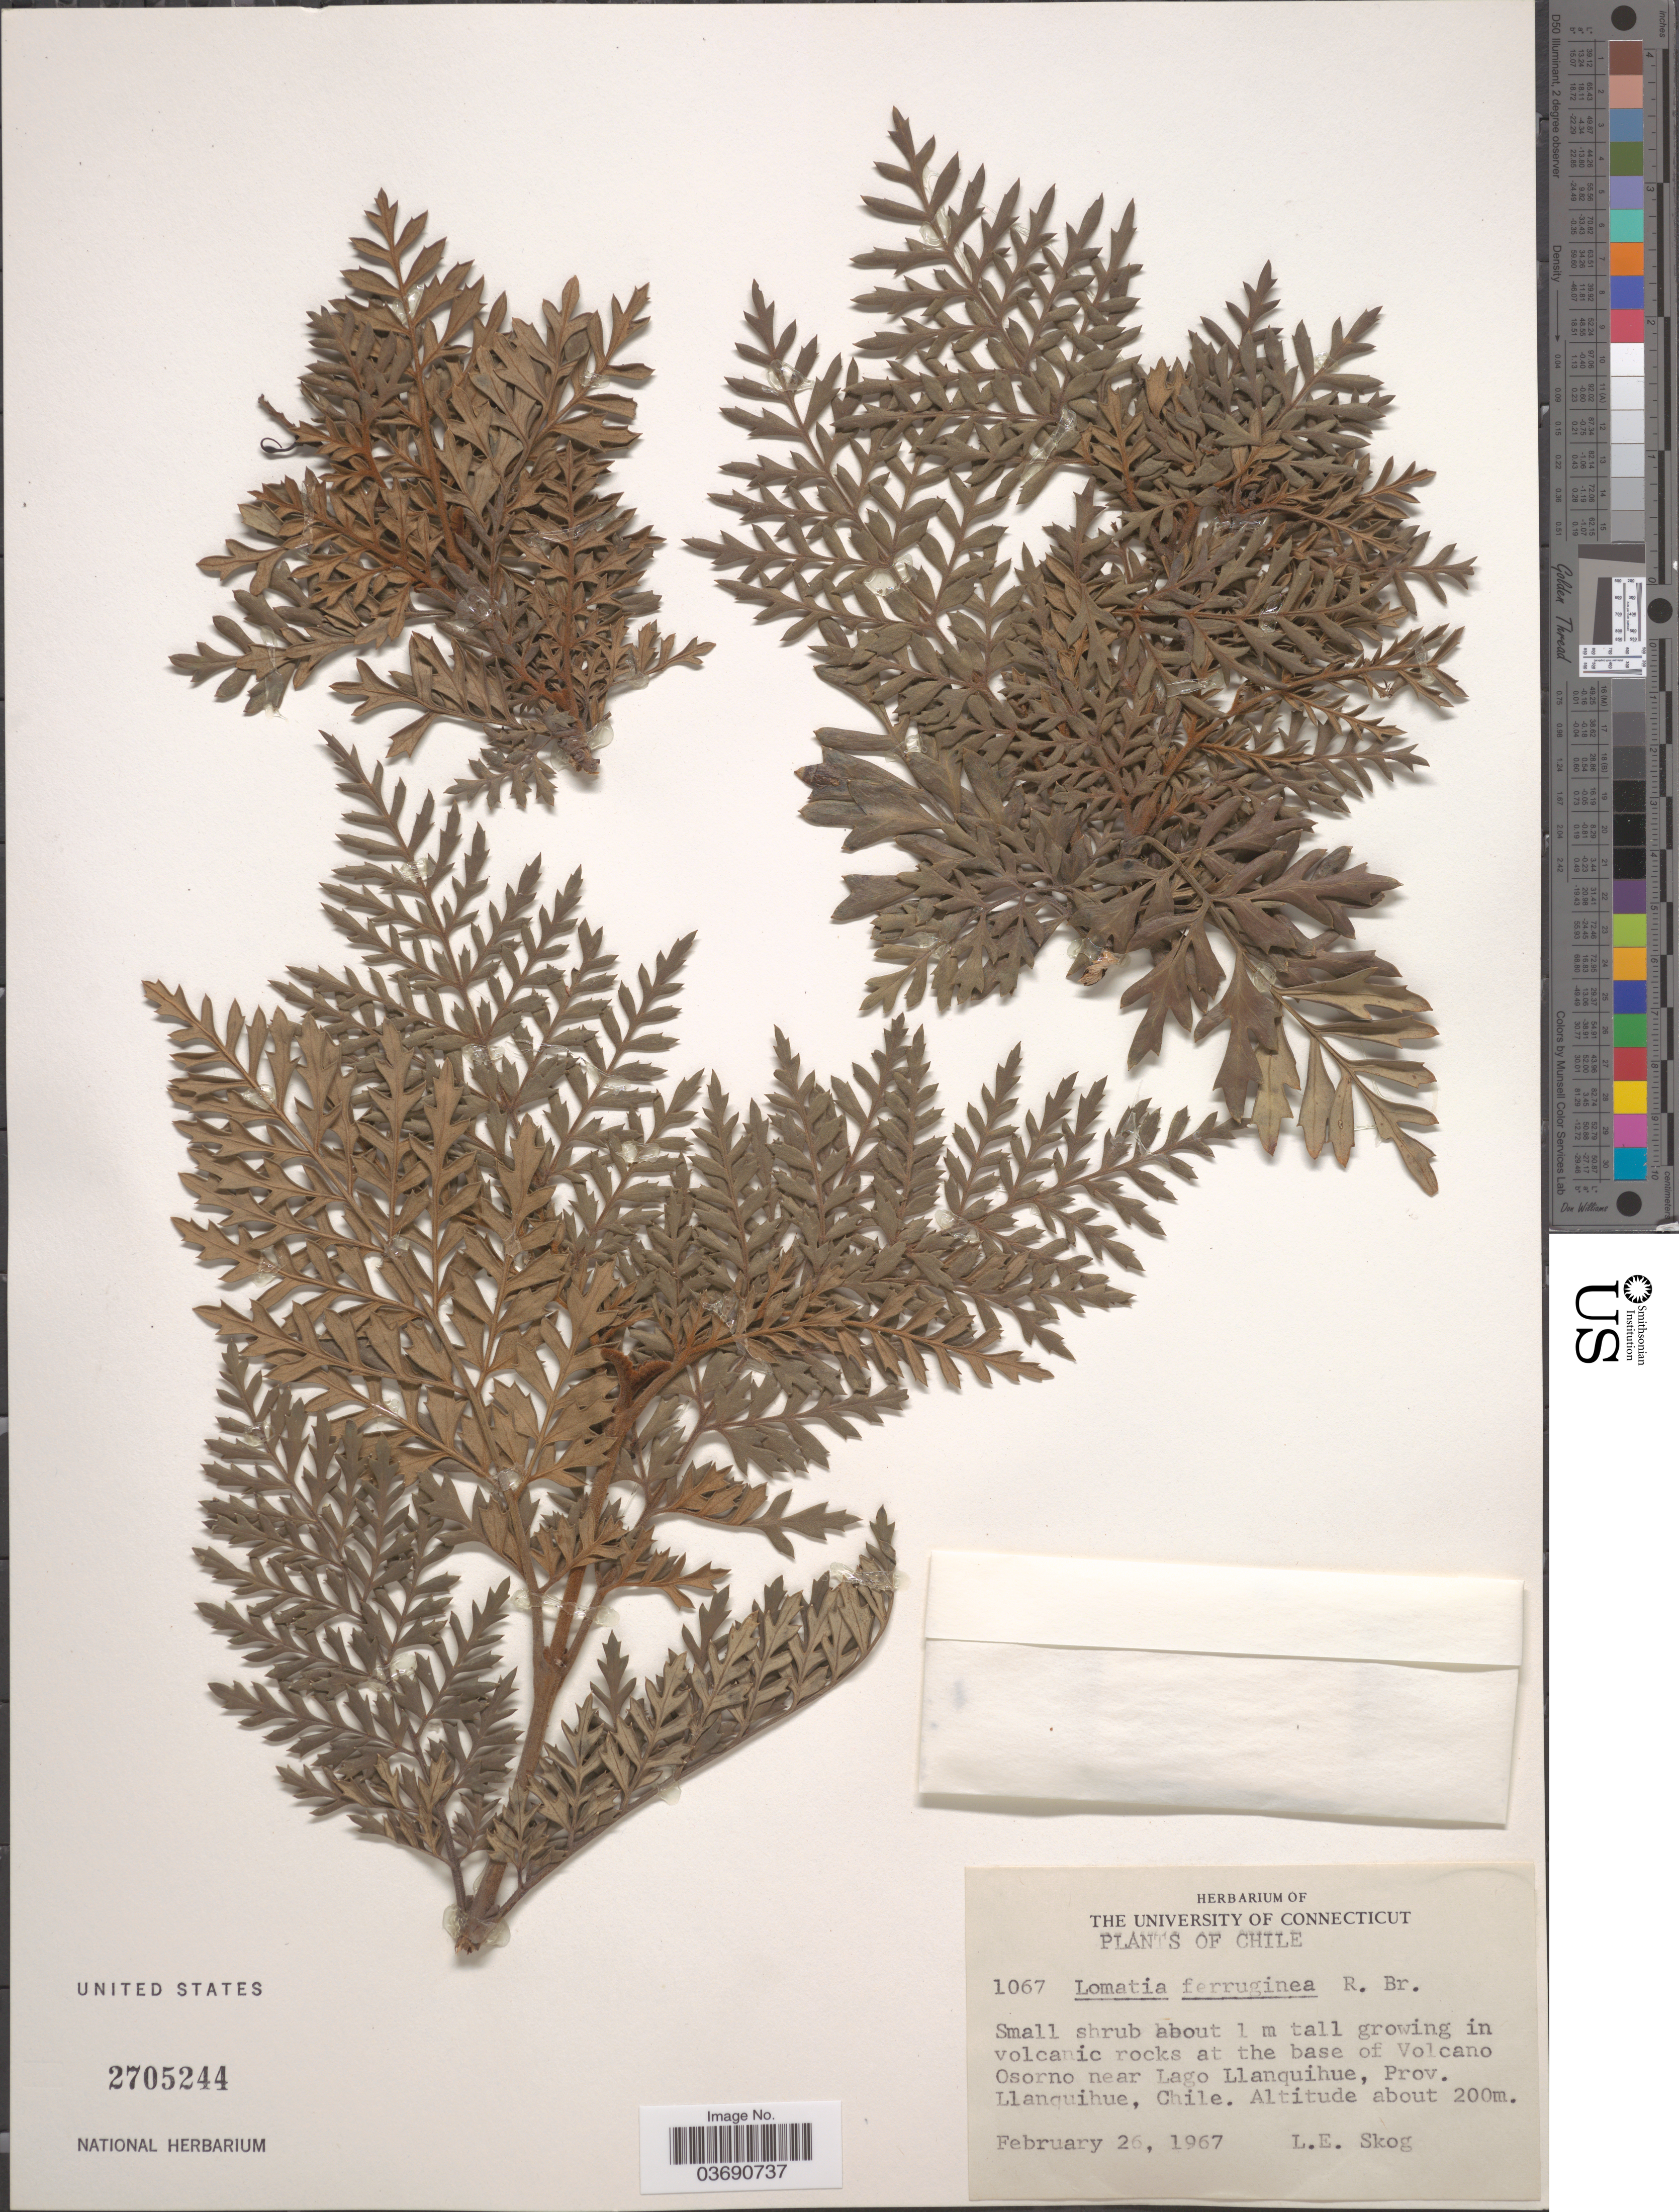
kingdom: Plantae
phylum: Tracheophyta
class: Magnoliopsida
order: Proteales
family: Proteaceae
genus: Lomatia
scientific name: Lomatia ferruginea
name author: (Cav.) R. Br.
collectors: L. E. Skog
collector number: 1067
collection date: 1967-02-26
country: Chile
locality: Volcanic rocks at the base of Volcano Osorno near Lago Llanquihue, Prov. Llanquihue.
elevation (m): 200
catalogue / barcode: US 2705244